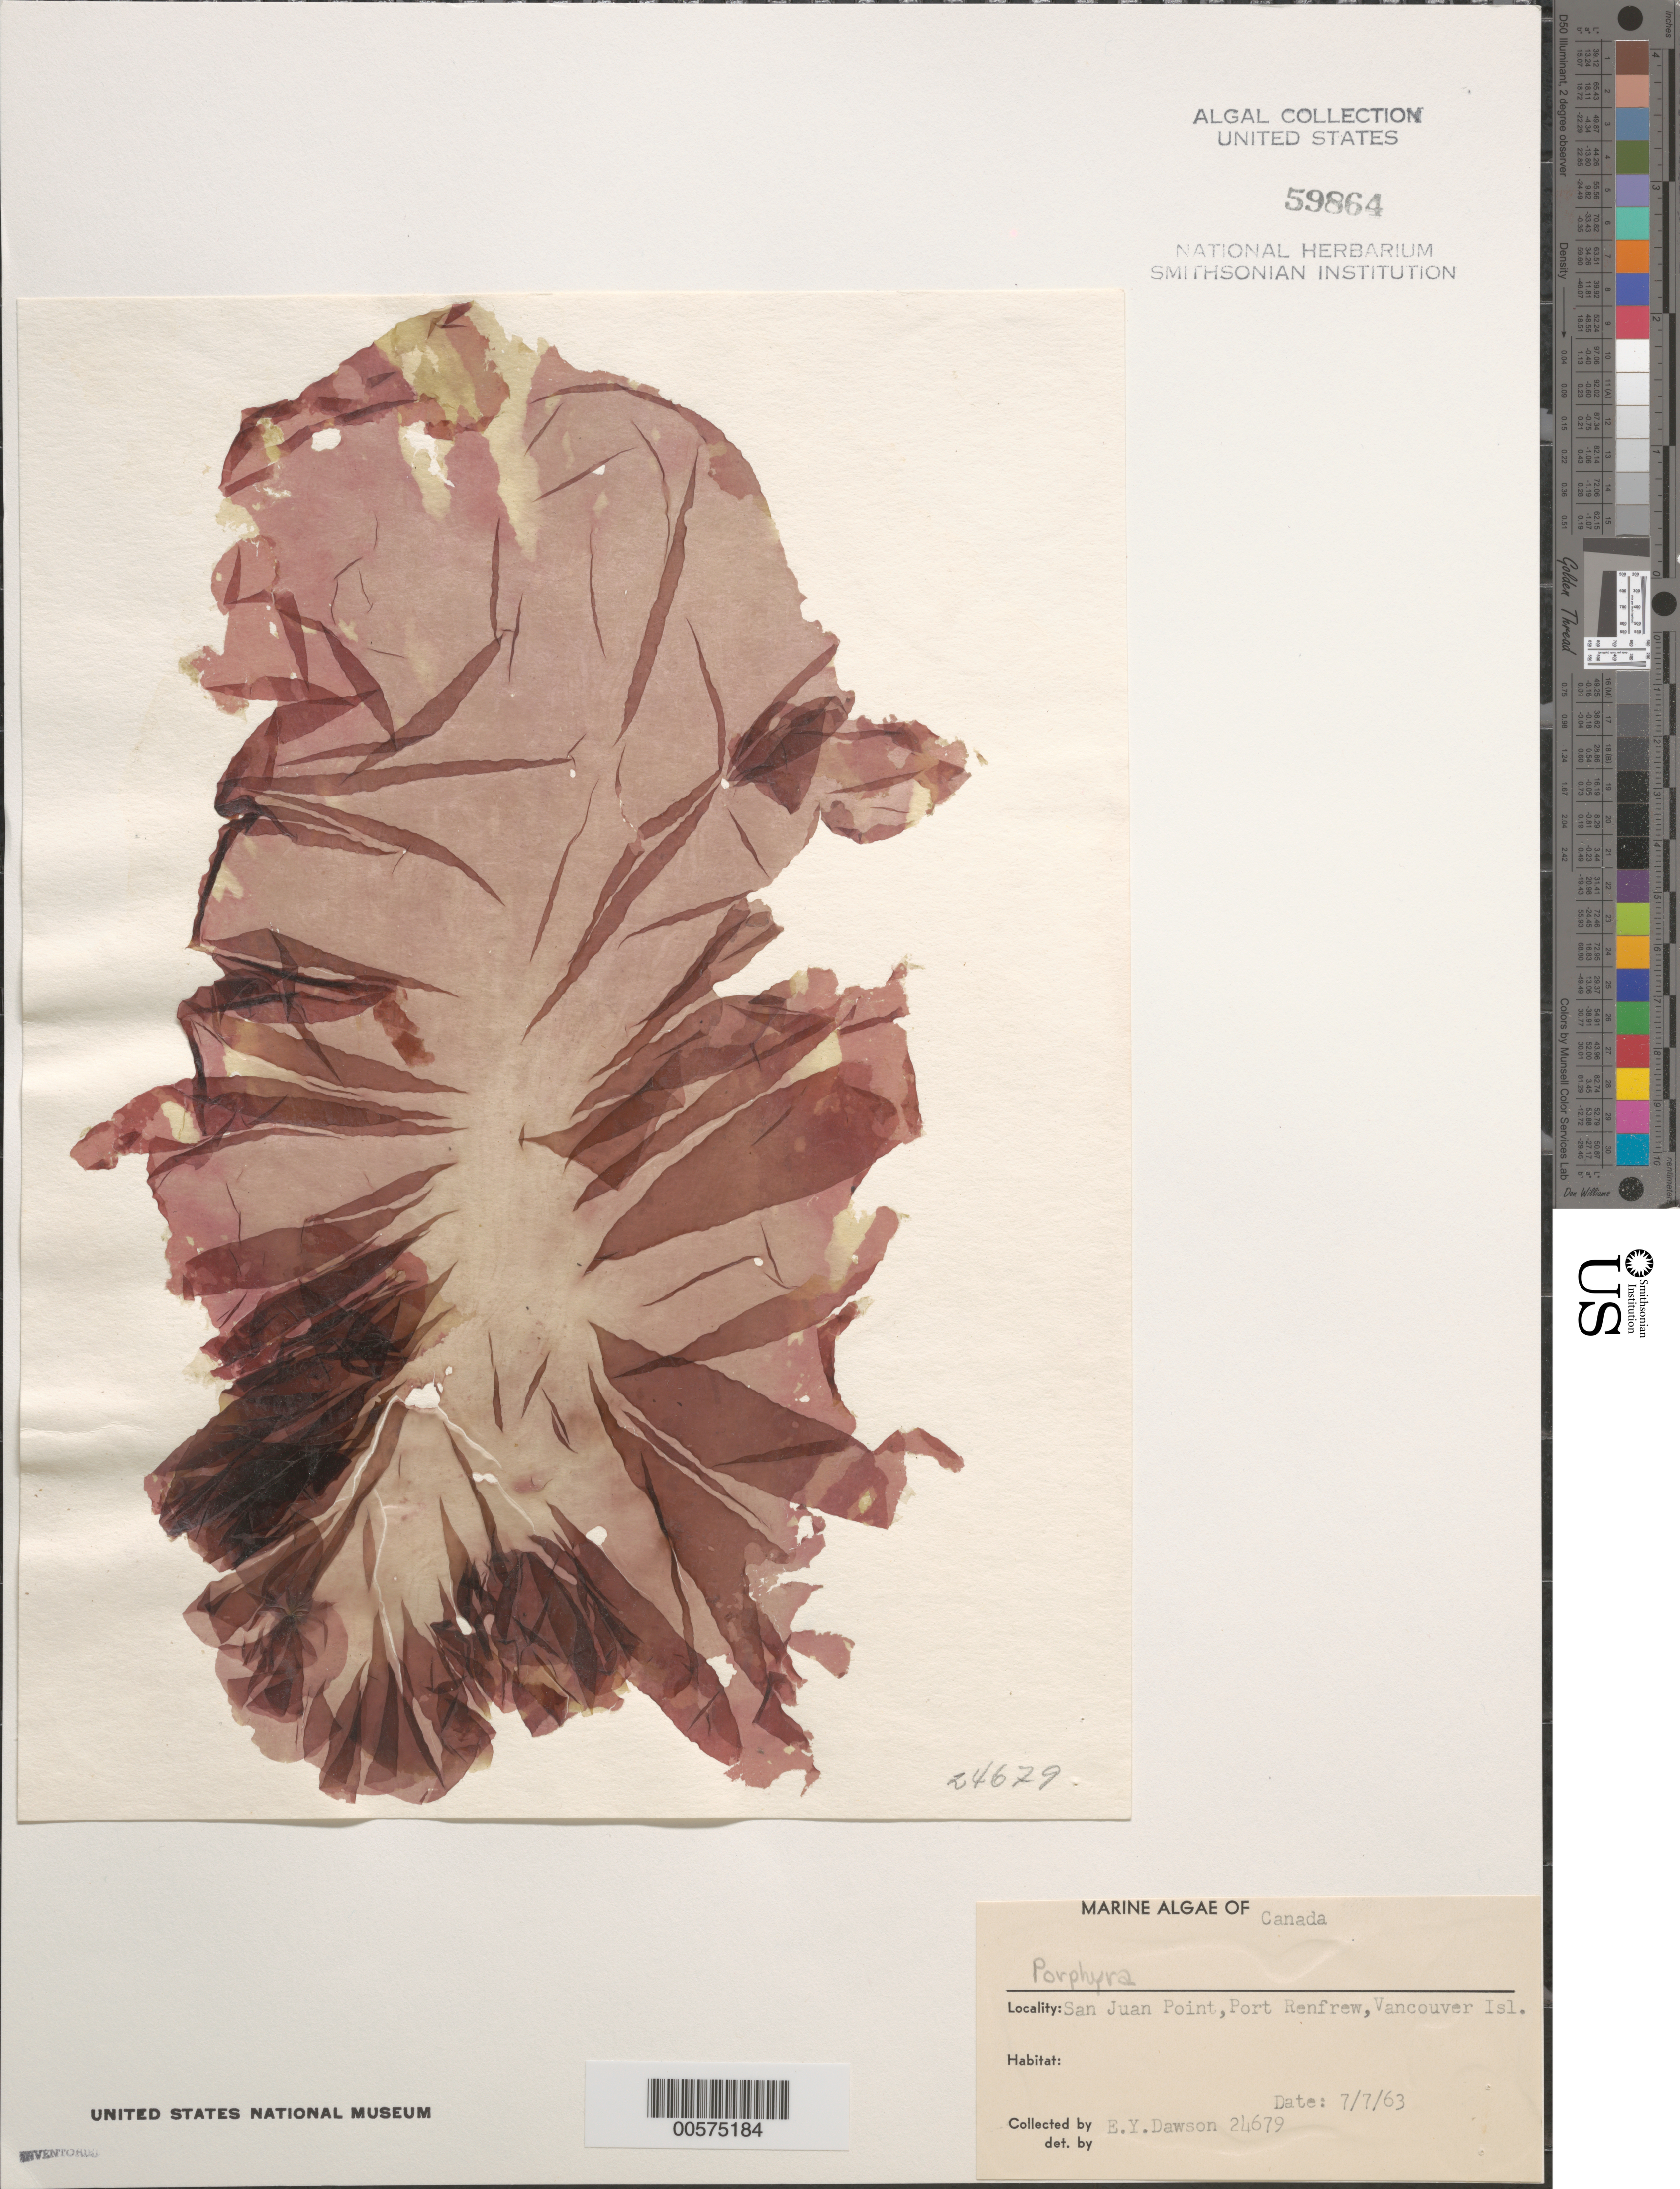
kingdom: Plantae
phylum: Rhodophyta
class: Bangiophyceae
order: Bangiales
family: Bangiaceae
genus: Porphyra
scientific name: Porphyra sp.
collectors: E. Y. Dawson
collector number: EYD 24679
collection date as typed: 07 Jul 1963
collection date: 1963-07-07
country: Canada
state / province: British Columbia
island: Vancouver Island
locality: San Juan Point, Port Renfrew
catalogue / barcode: US 59864